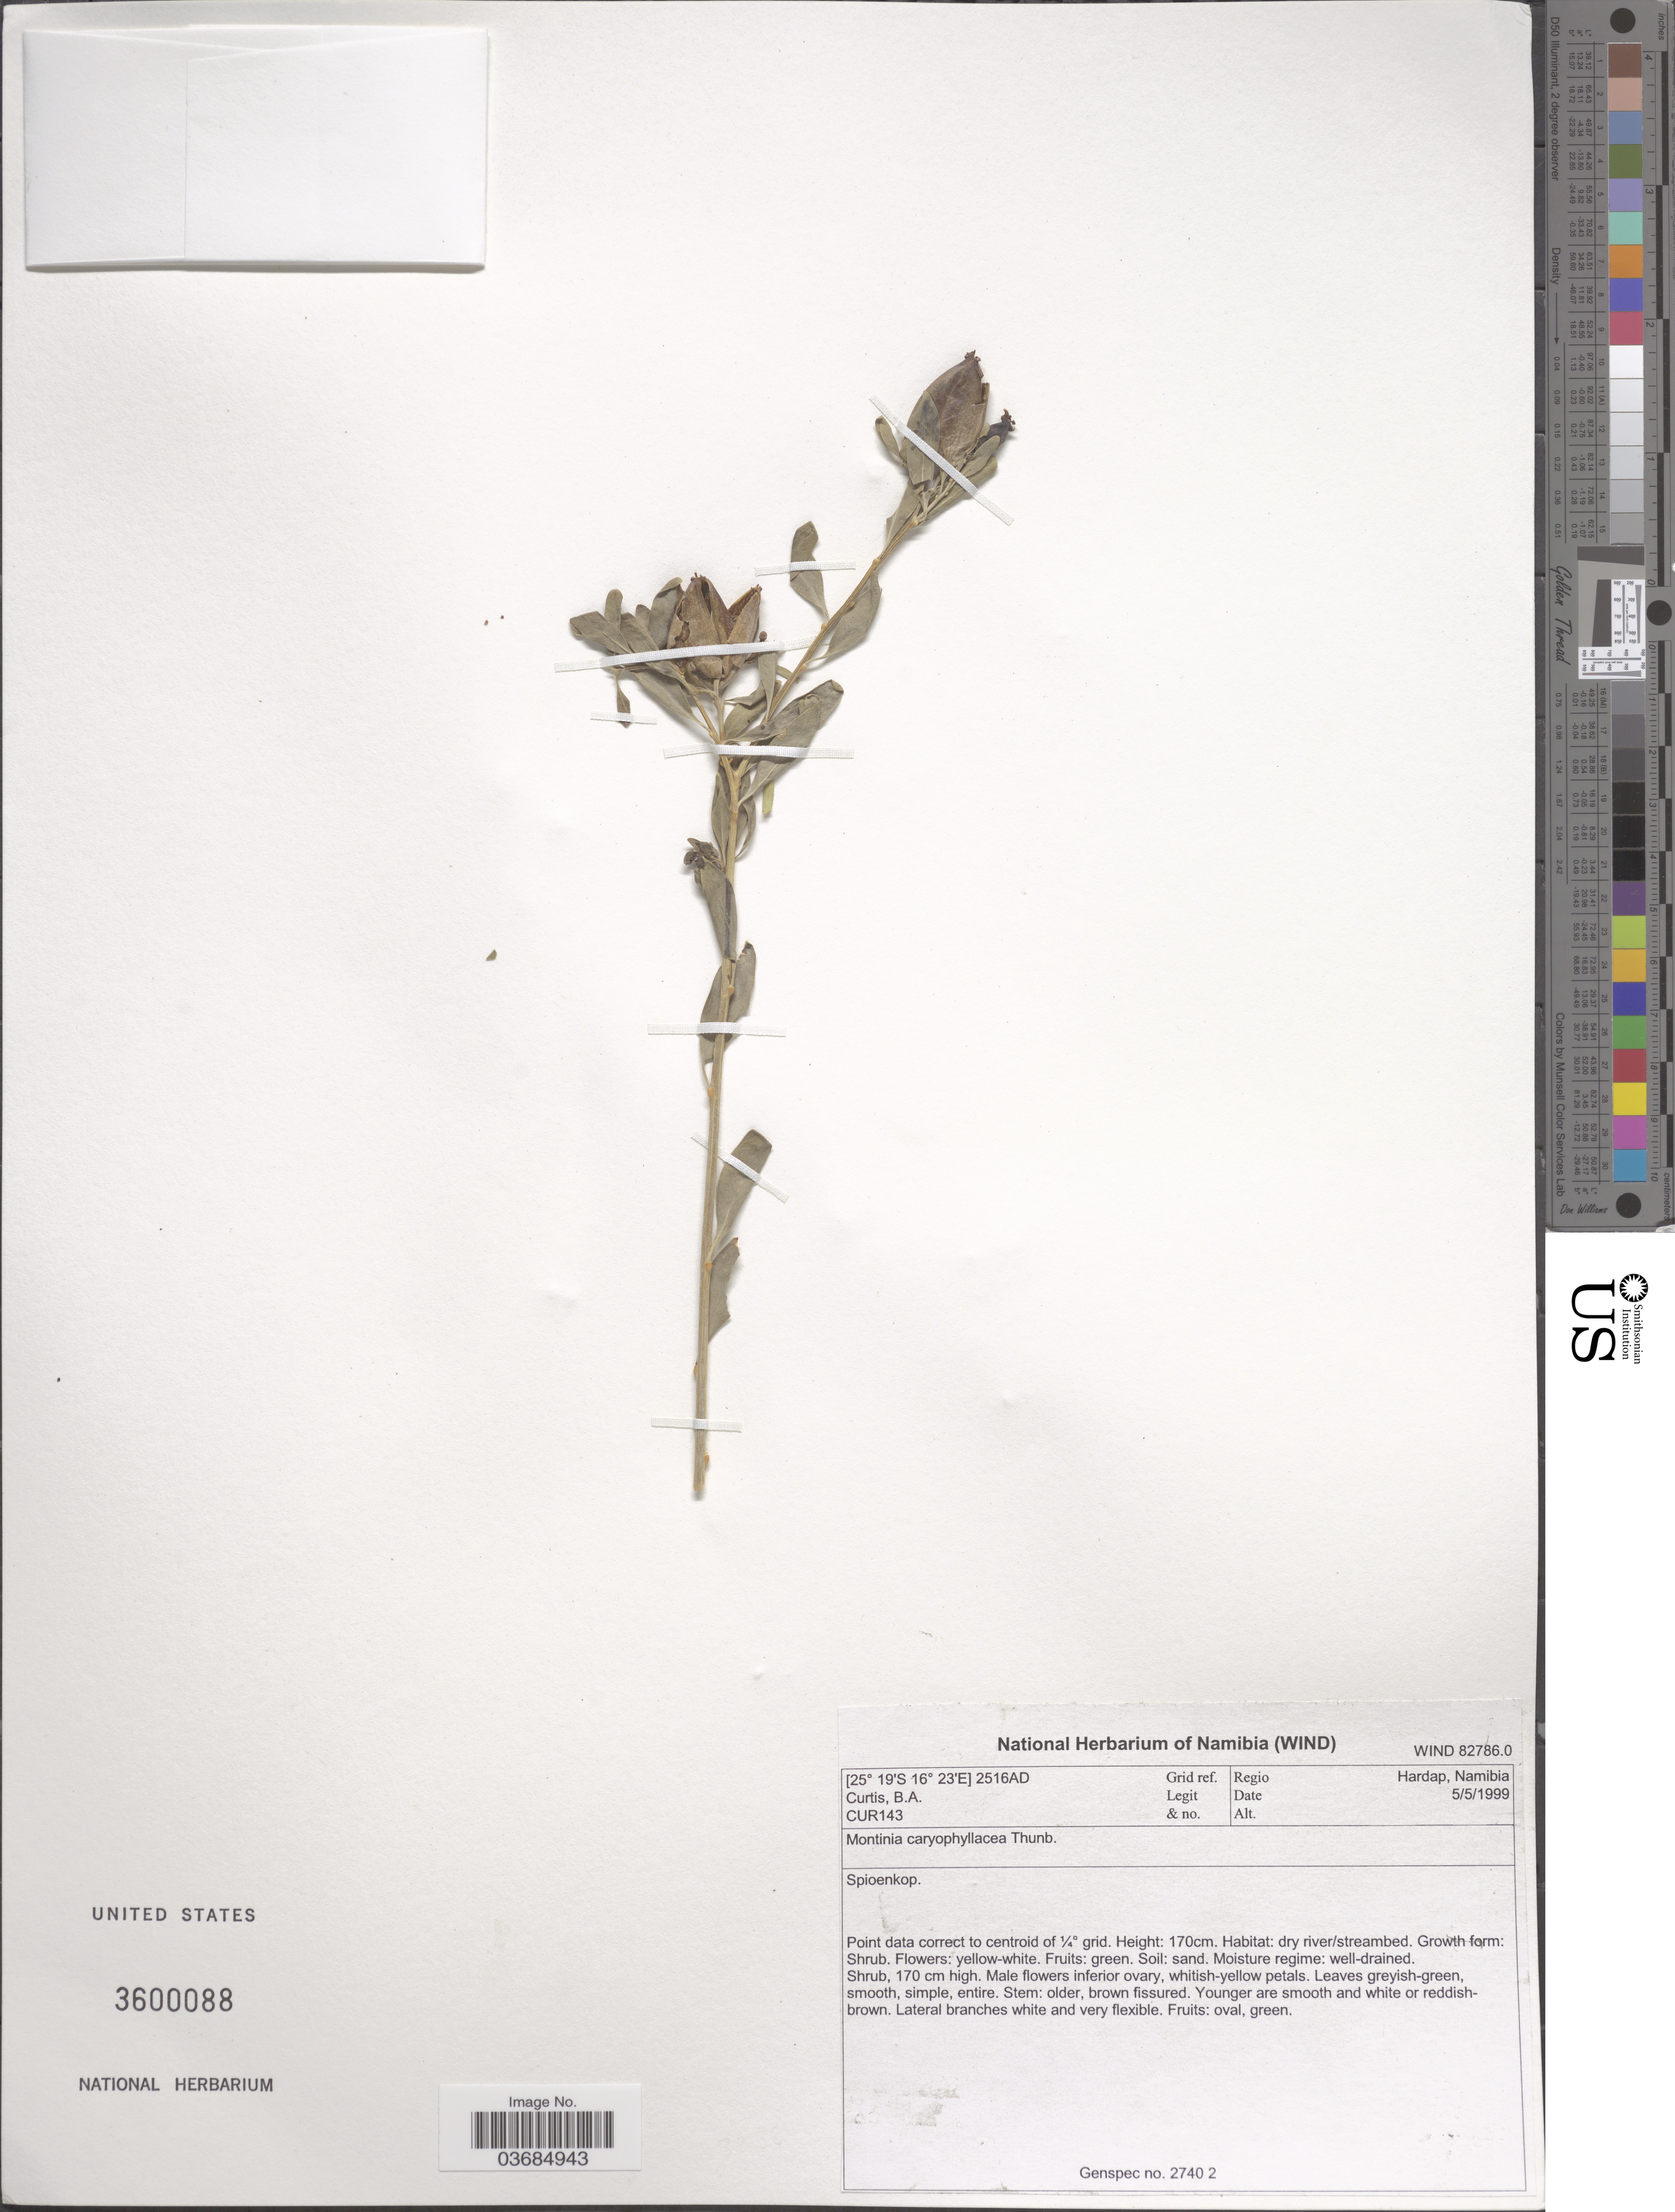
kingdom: Plantae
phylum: Tracheophyta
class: Magnoliopsida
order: Solanales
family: Montiniaceae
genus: Montinia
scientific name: Montinia caryophyllacea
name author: Thunb.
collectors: B. A. Curtis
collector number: CUR143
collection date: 1999-05-05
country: Namibia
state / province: Hardap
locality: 2516AD Grid ref. Regio Hardap, Namibia. Spioenkop.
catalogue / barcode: US 3600088